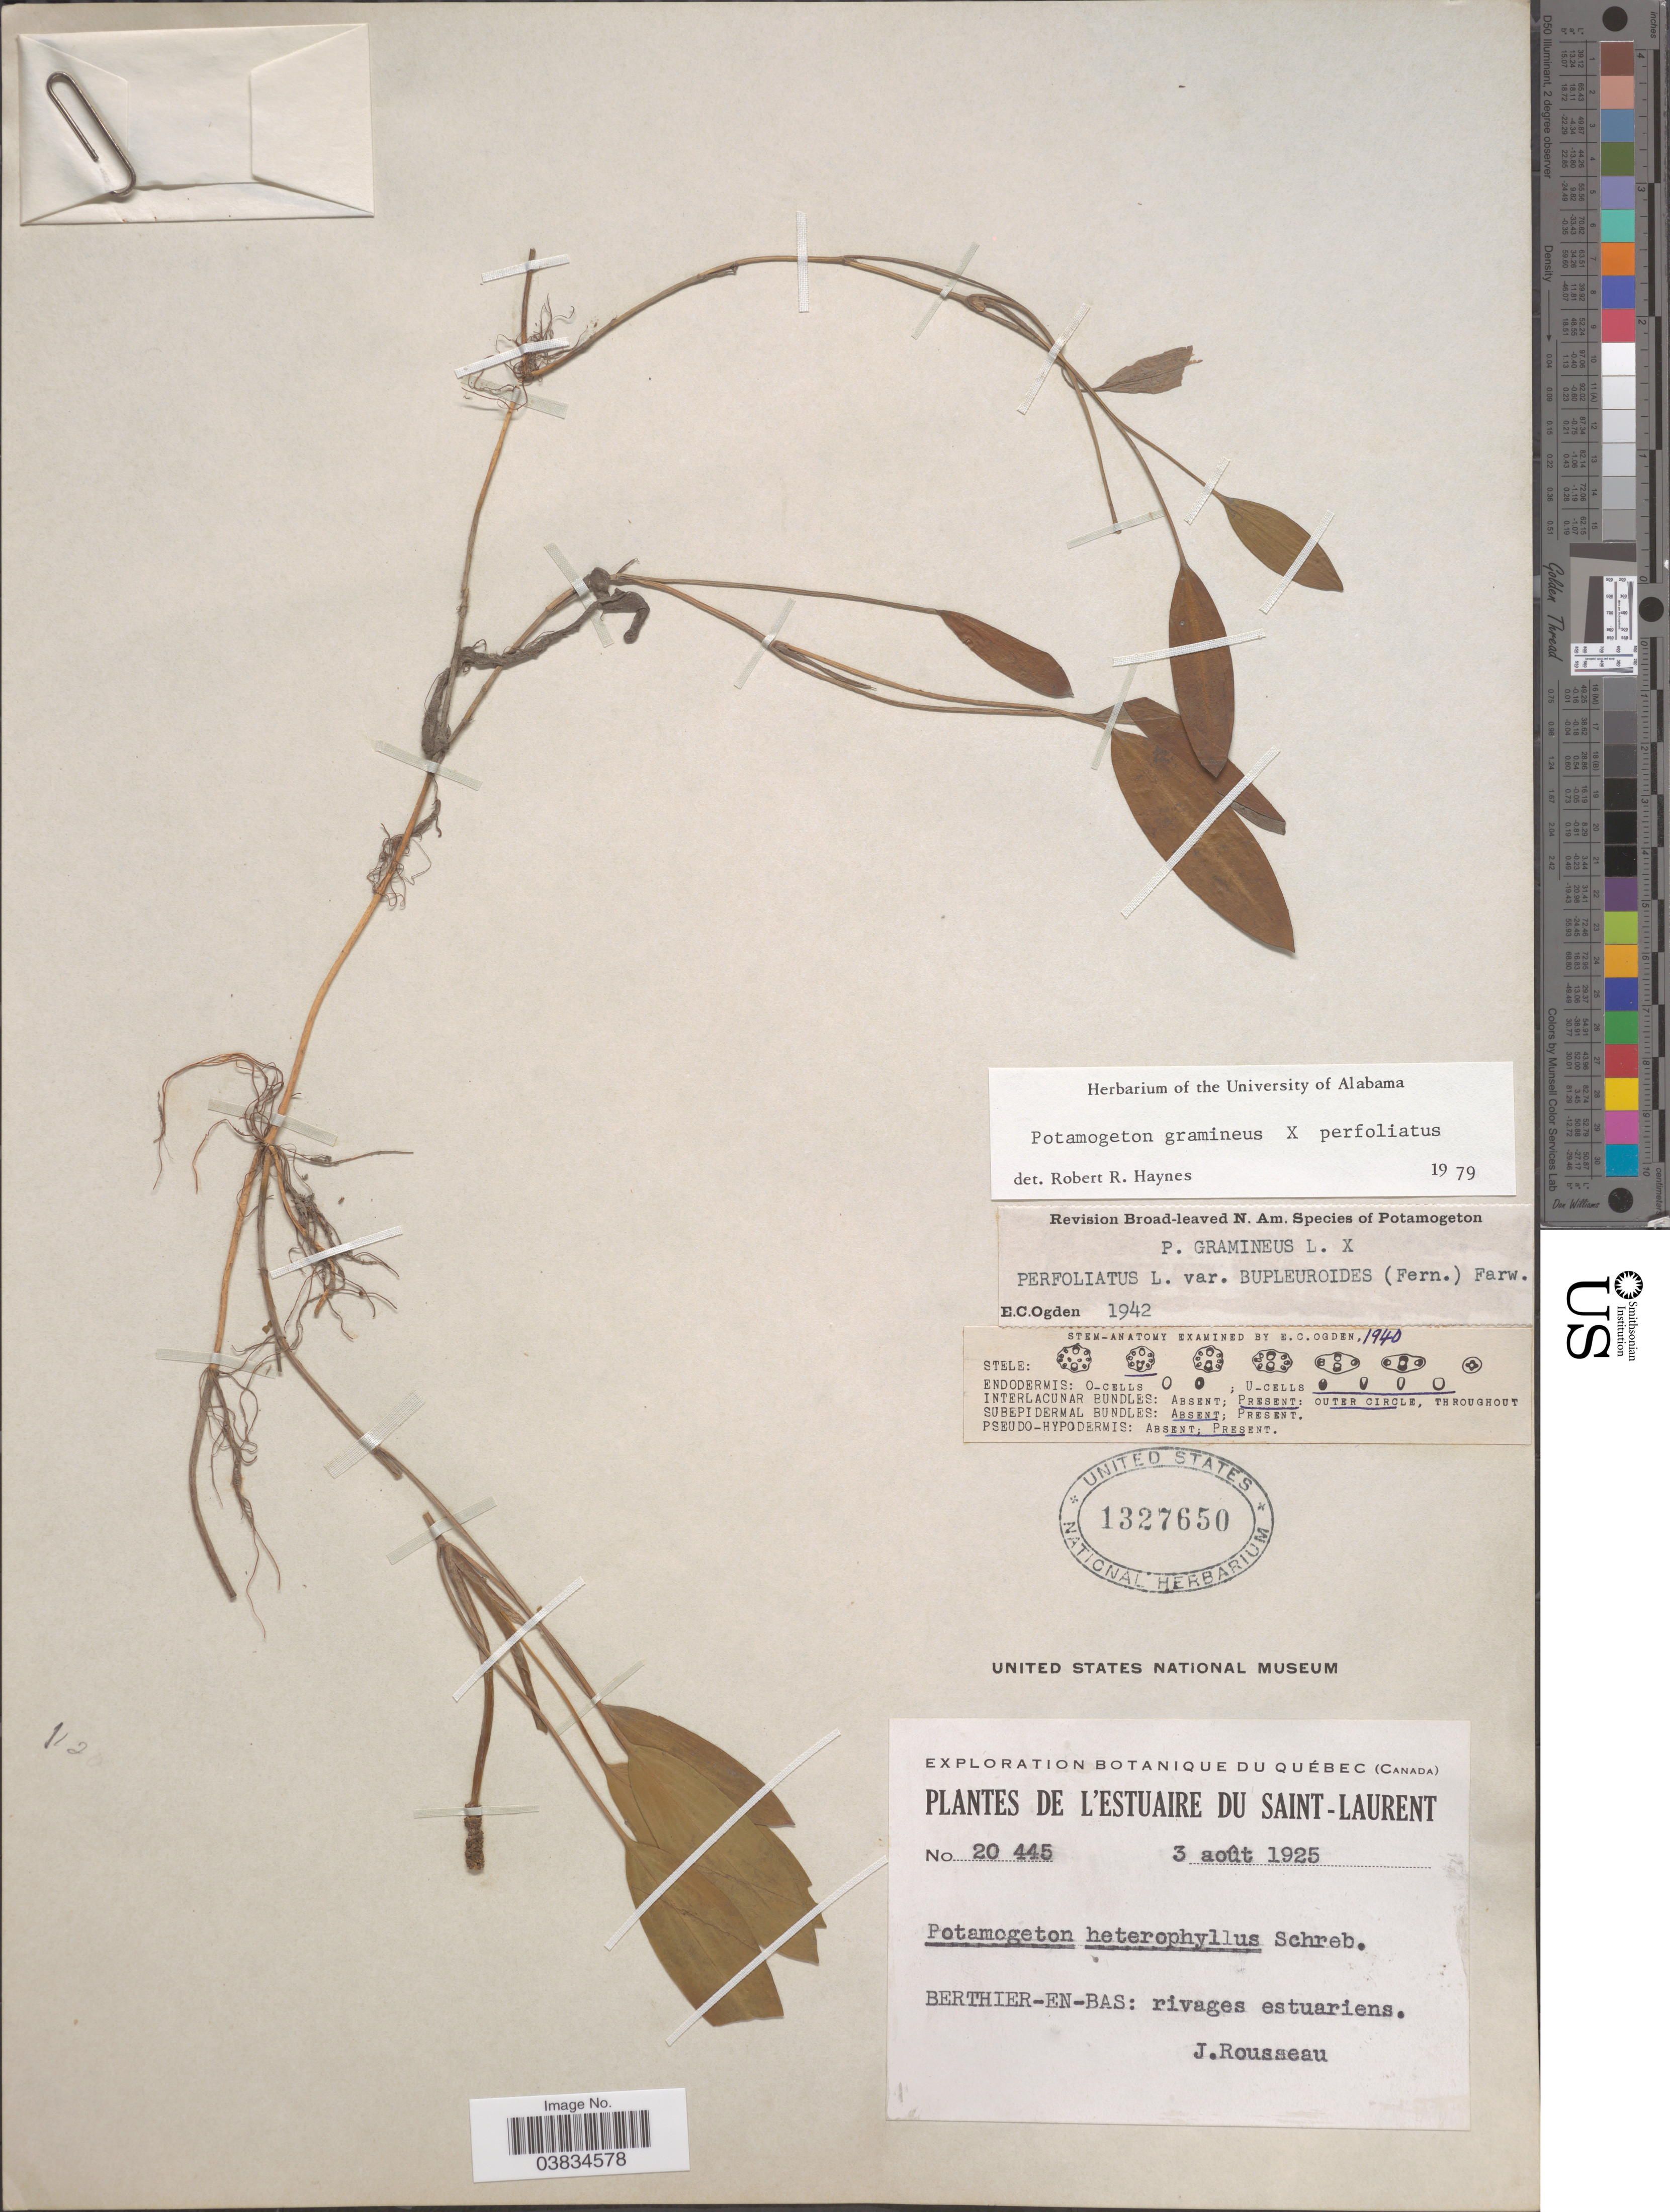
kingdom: Plantae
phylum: Tracheophyta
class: Liliopsida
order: Alismatales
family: Potamogetonaceae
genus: Potamogeton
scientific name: Potamogeton gramineus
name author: L.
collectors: J. Rousseau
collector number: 20445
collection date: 1925-08-03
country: Canada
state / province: Quebec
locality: L'Estuaire du Saint-Laurent. Berthier-En-Bas.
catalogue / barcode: US 1327650